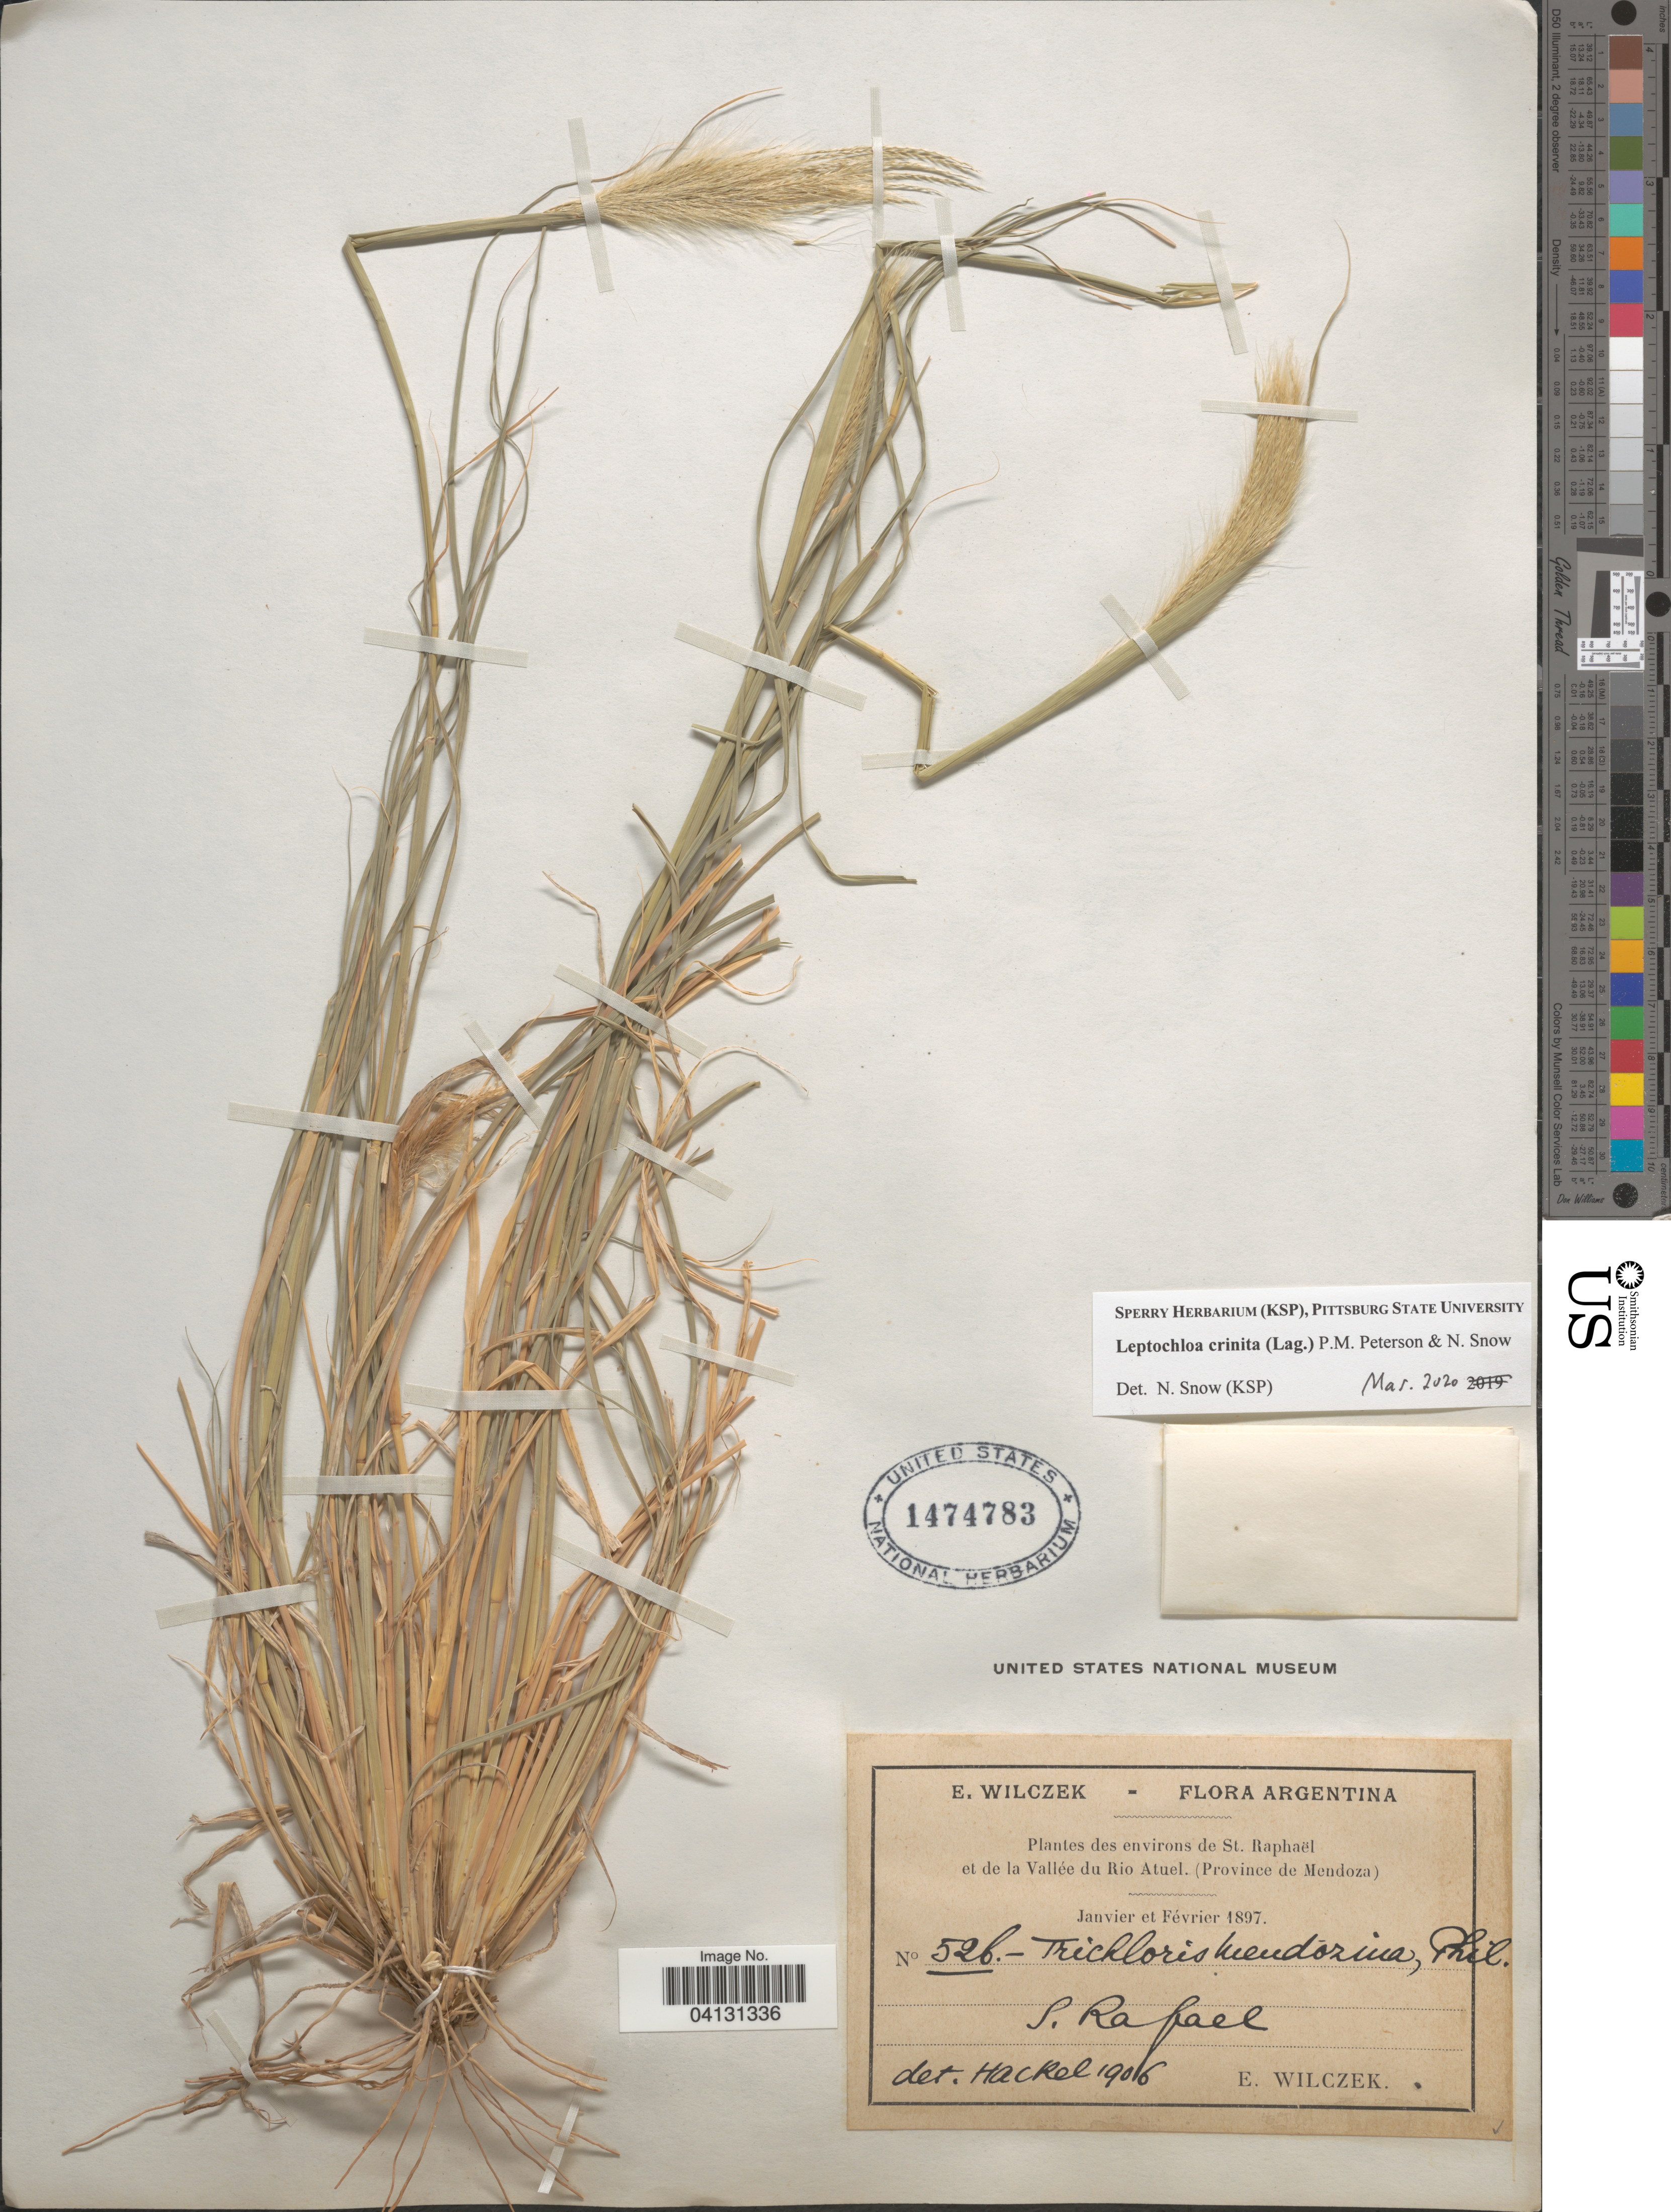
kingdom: Plantae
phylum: Tracheophyta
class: Liliopsida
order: Poales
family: Poaceae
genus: Leptochloa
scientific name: Leptochloa crinita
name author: (Lag.) P.M. Peterson & N. Snow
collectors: E. Wilczek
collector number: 526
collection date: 1897-01/1897-02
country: Argentina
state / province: Mendoza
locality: Environs de St. Raphaël et de la Vallée du Rio Atuel. S. Rafael.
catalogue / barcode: US 1474783